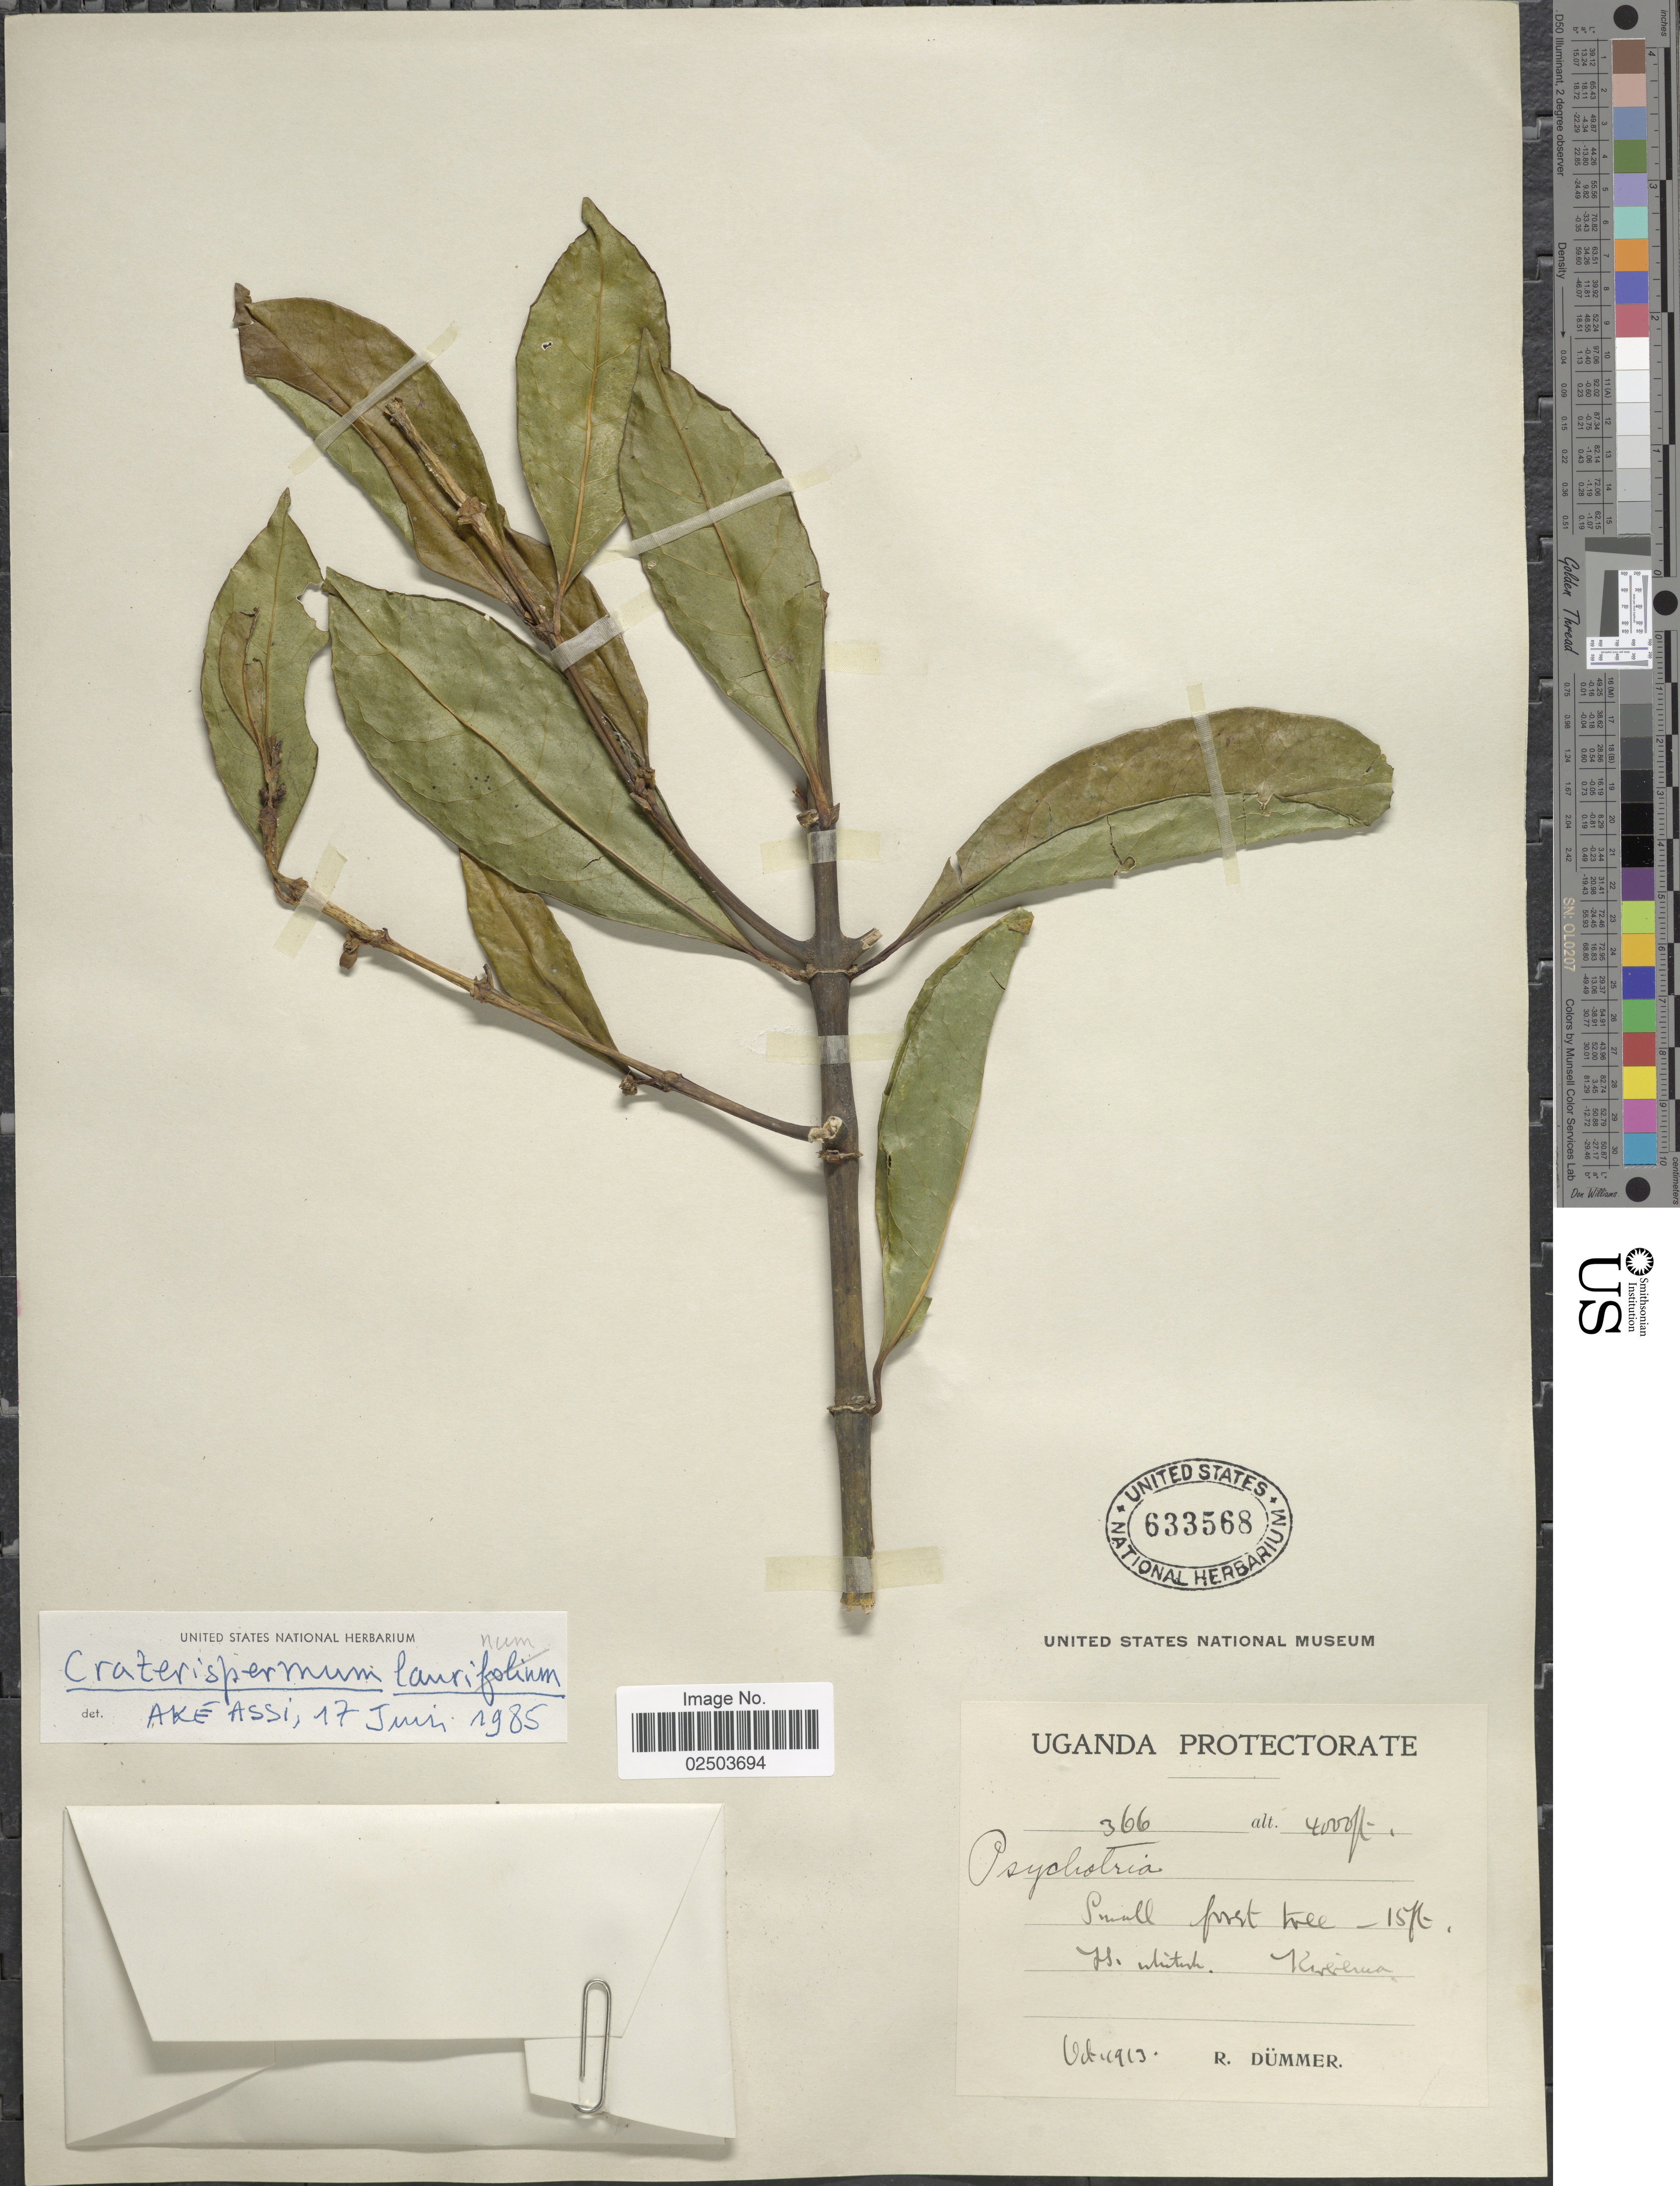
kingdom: Plantae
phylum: Tracheophyta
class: Magnoliopsida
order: Gentianales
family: Rubiaceae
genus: Craterispermum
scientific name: Craterispermum laurinum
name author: (Poir.) Benth.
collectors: R. A. Dümmer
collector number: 366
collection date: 1913-10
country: Uganda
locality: Uganda Protectorate. Kirerema.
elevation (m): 1219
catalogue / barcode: US 633568